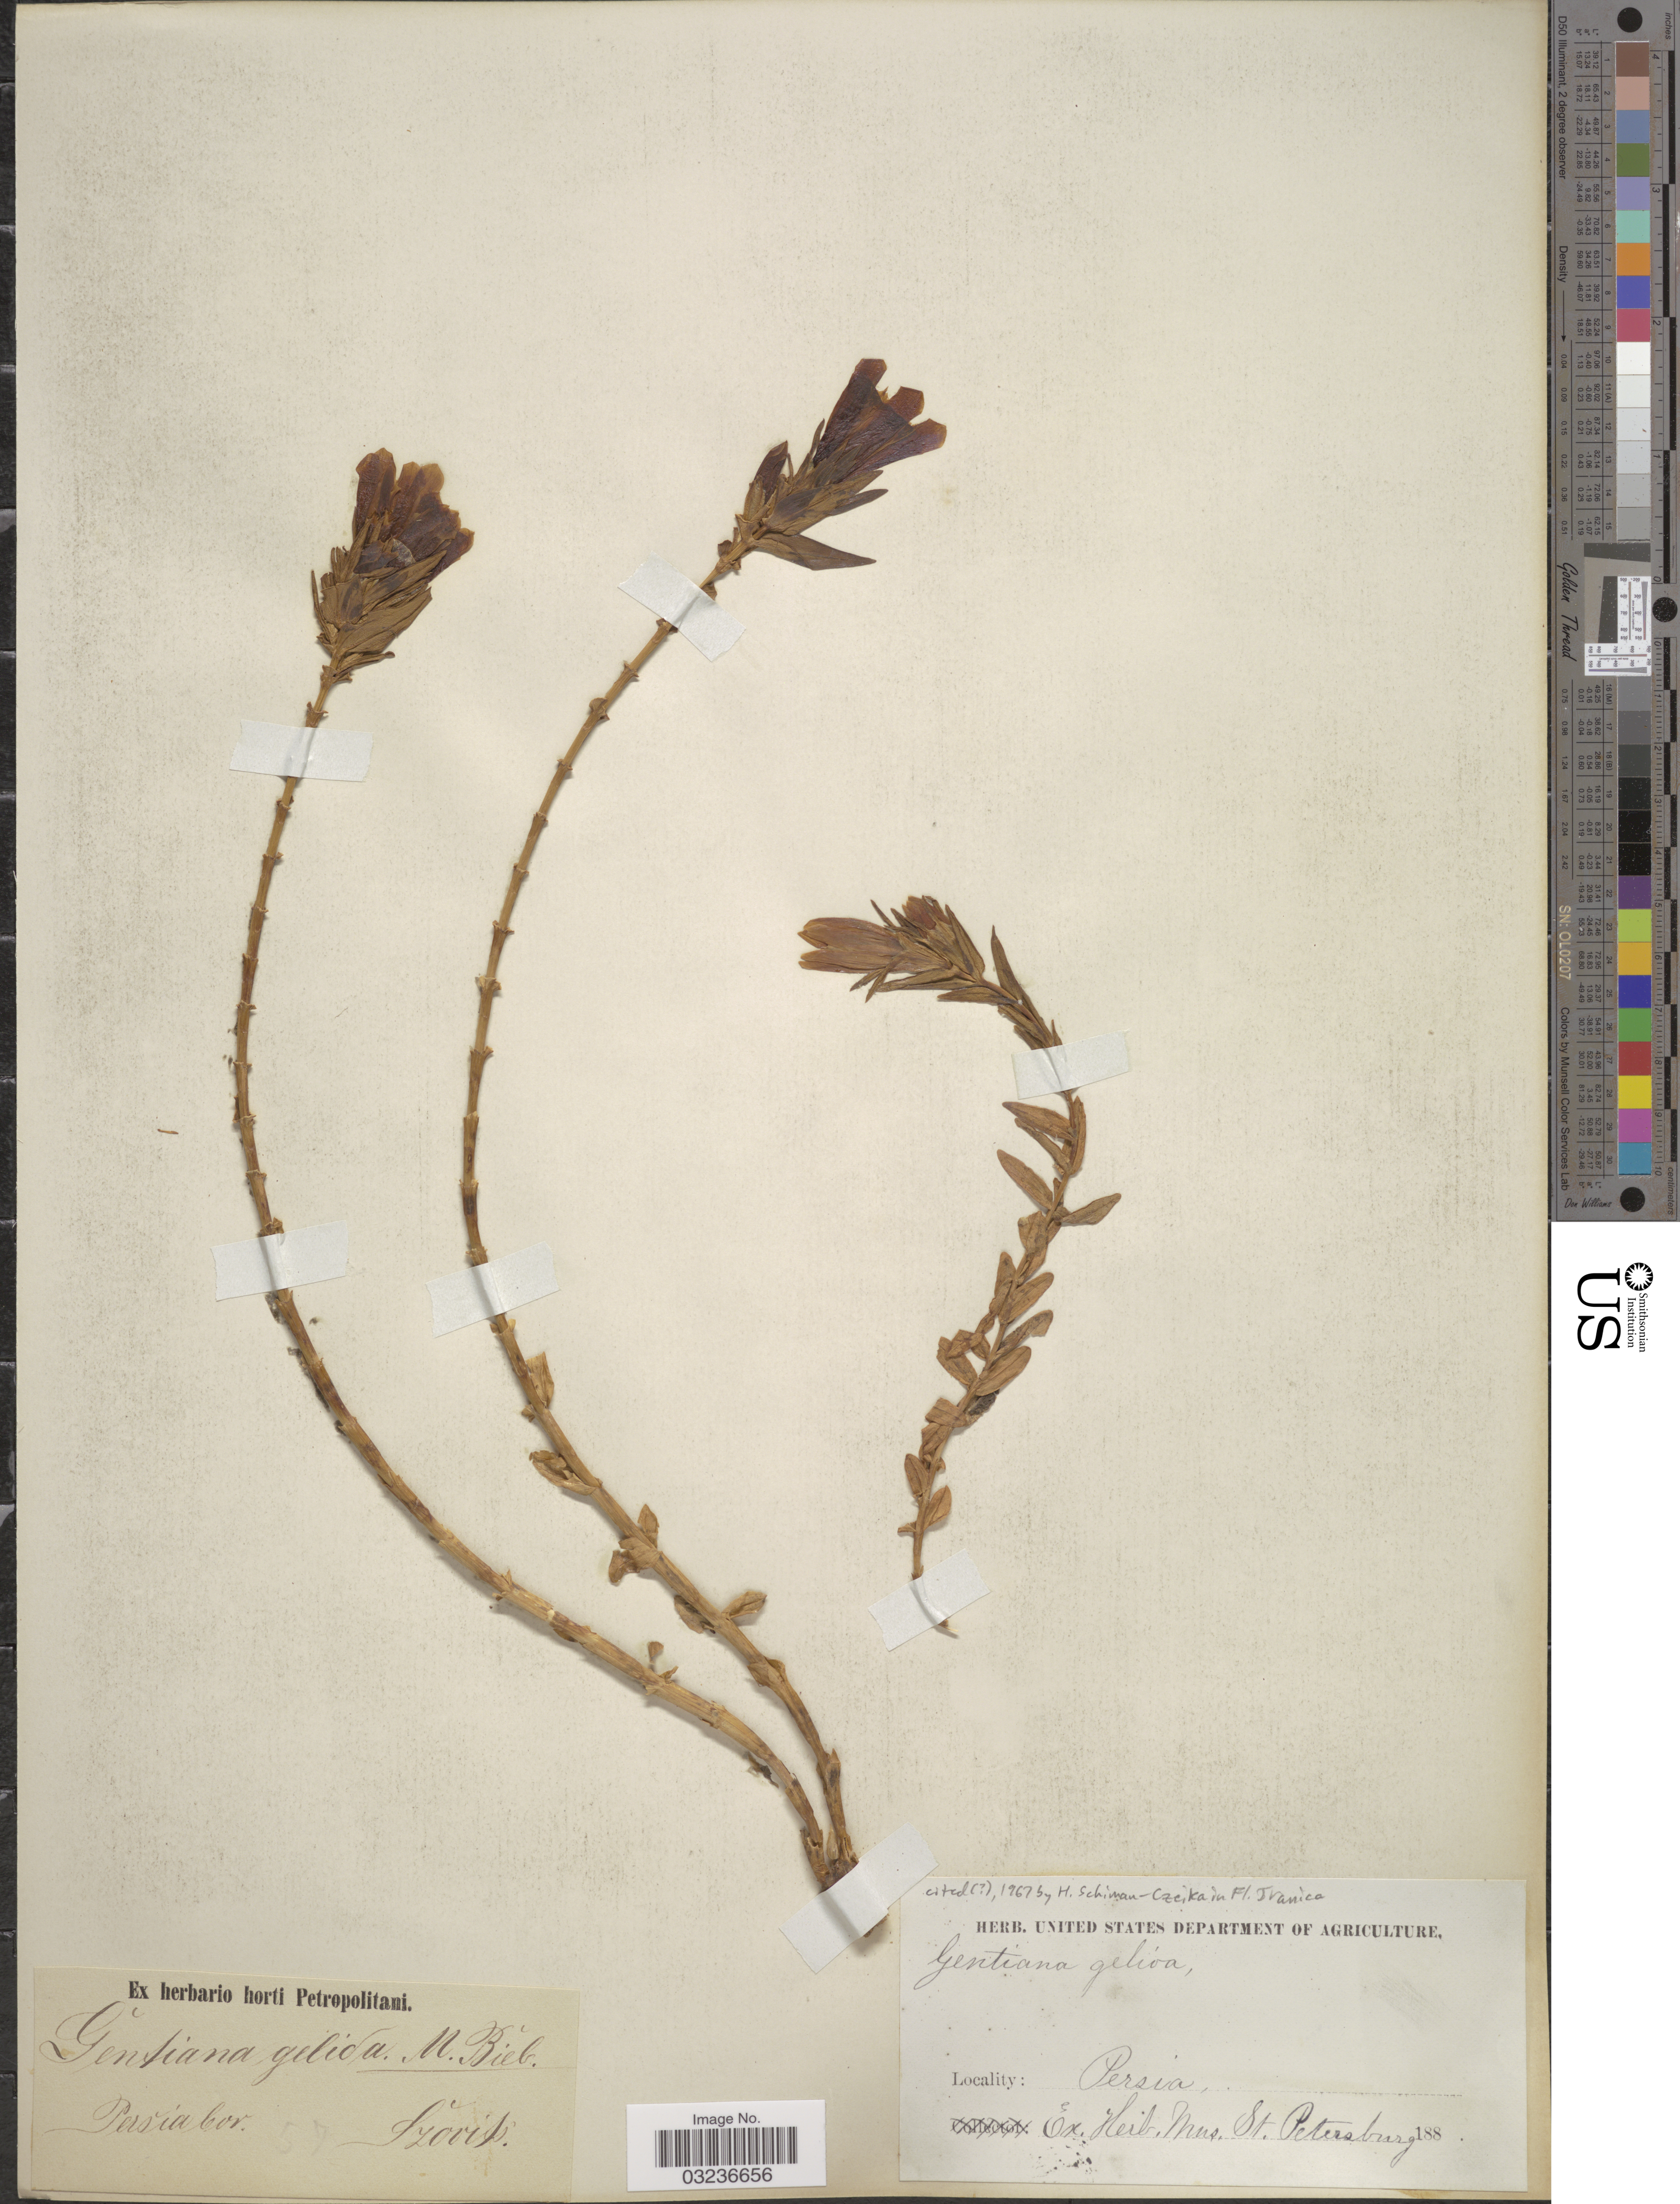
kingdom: Plantae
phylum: Tracheophyta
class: Magnoliopsida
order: Gentianales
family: Gentianaceae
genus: Gentiana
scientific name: Gentiana gelida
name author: M. Bieb.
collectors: Szovits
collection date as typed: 188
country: Iran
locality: Persia bor.